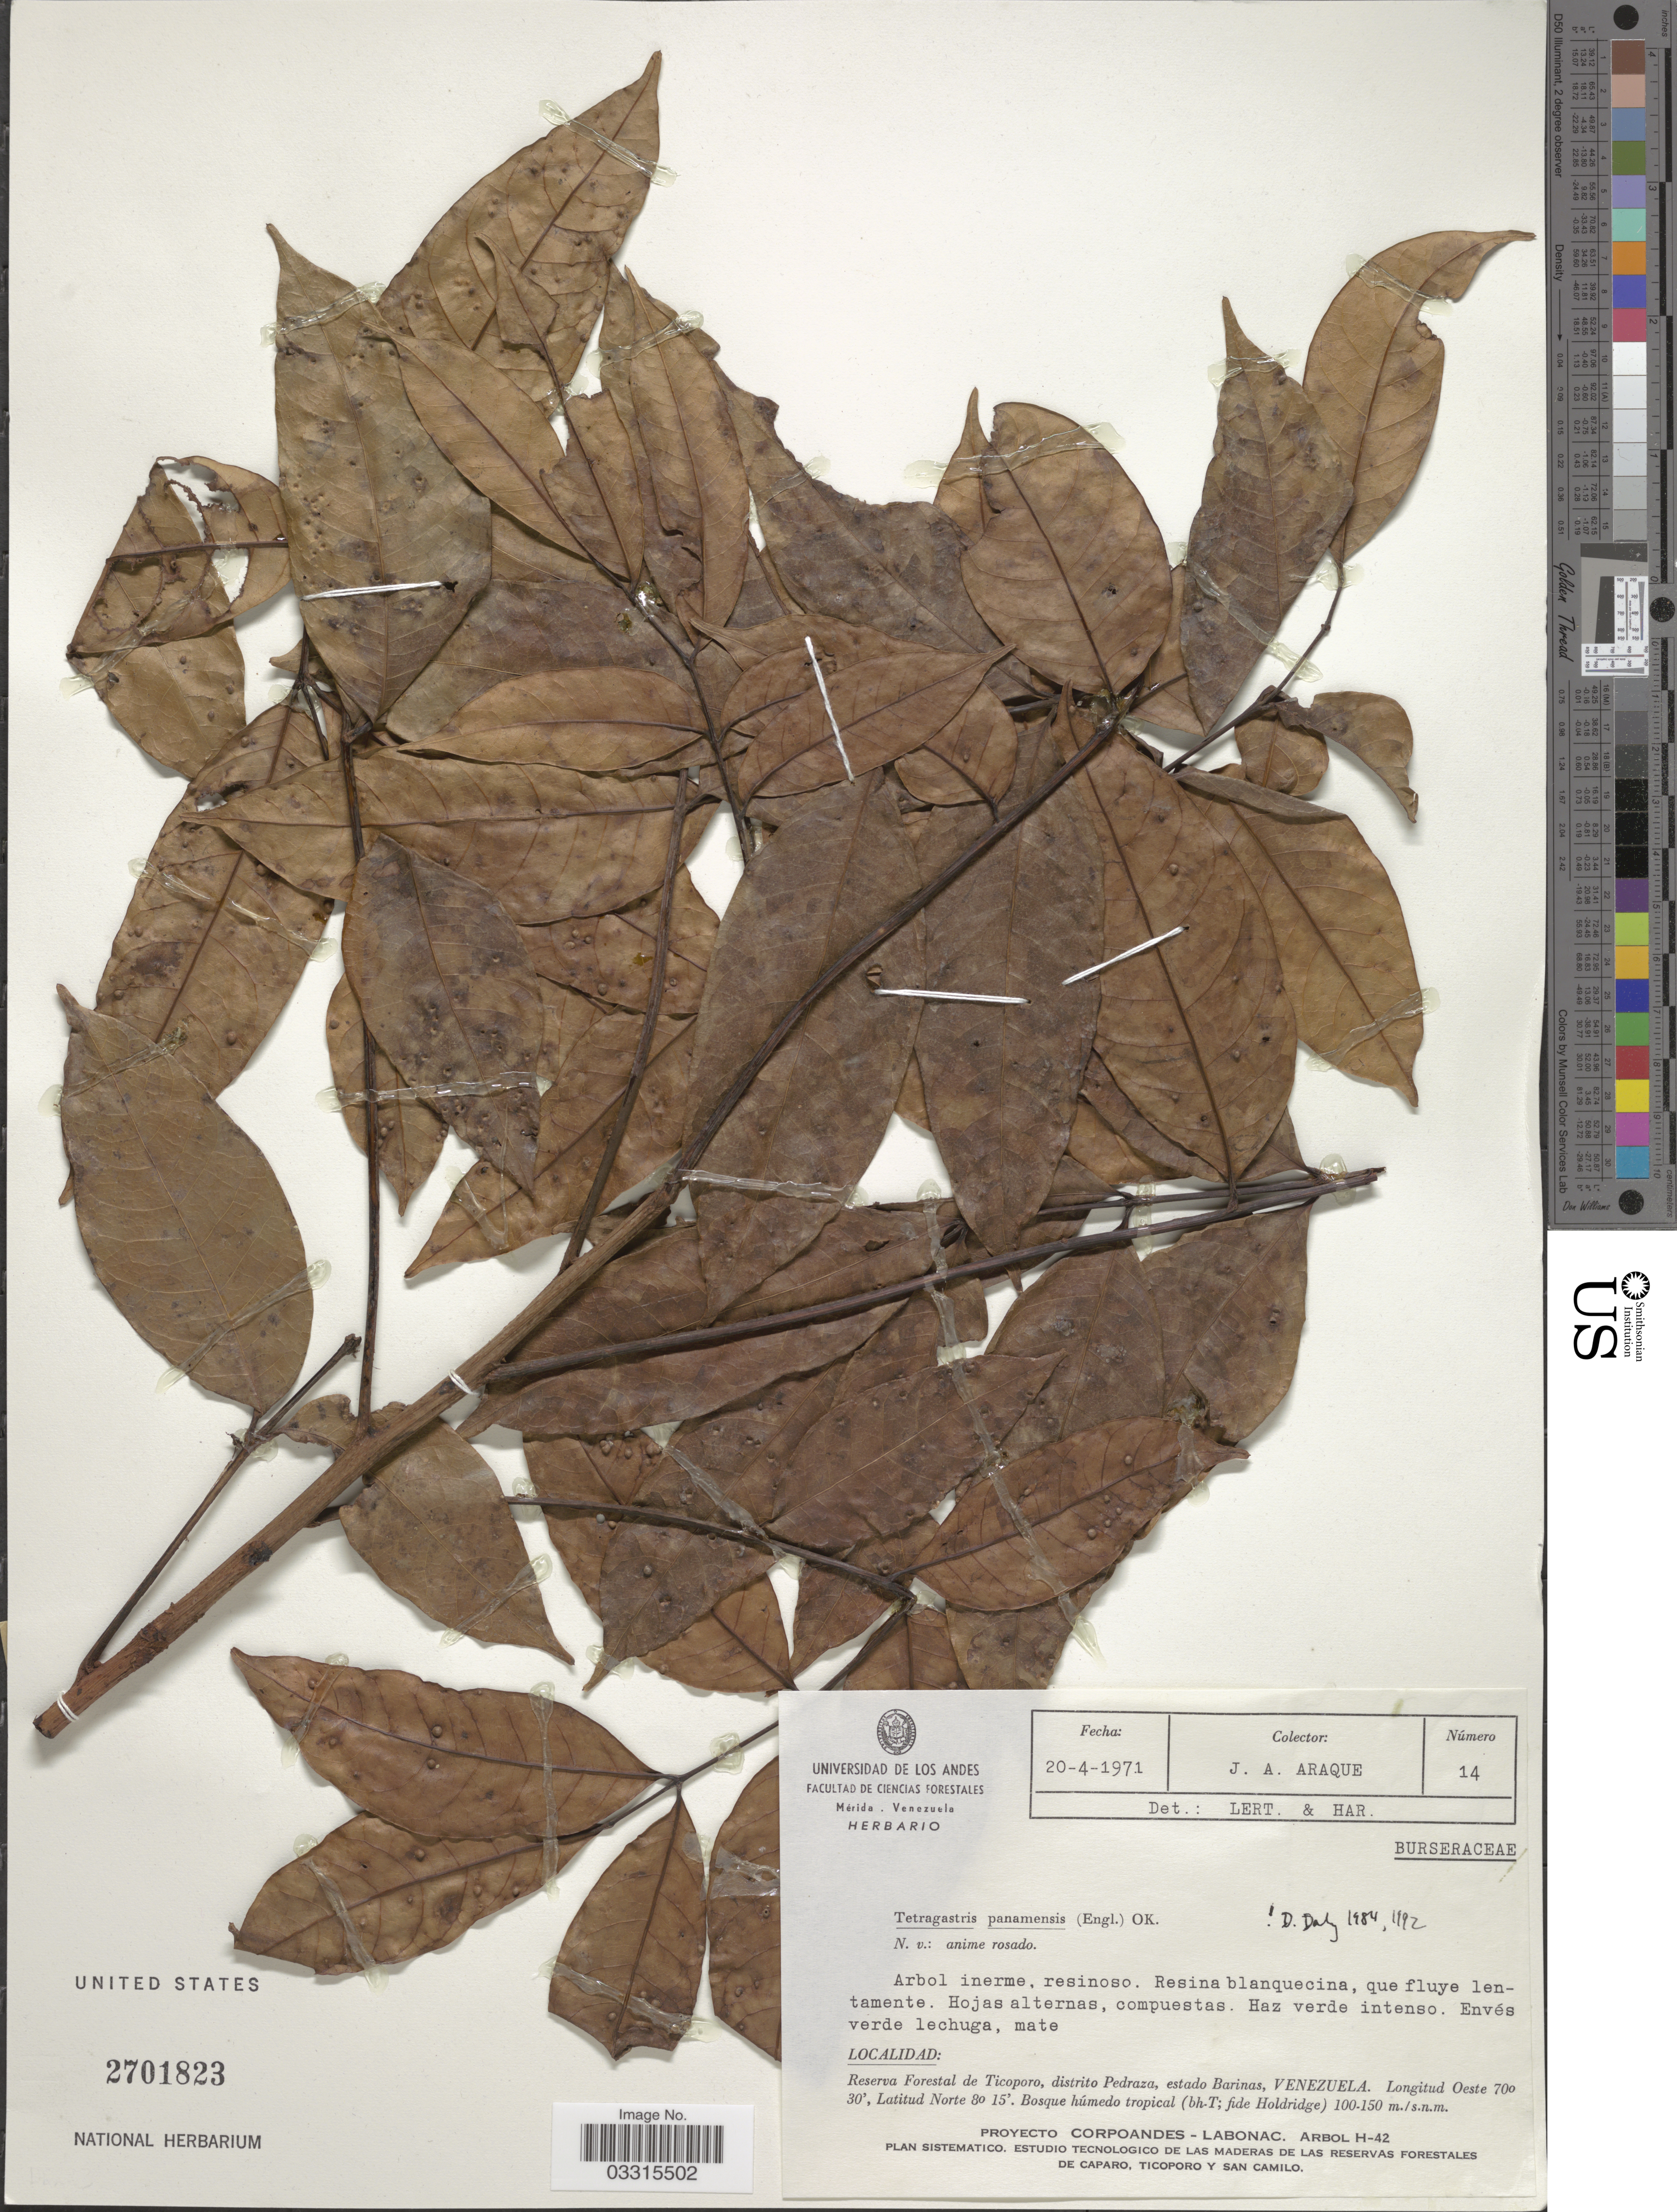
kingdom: Plantae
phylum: Tracheophyta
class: Magnoliopsida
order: Sapindales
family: Burseraceae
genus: Protium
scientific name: Protium stevensonii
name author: (Standl.) Daly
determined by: Daly, Douglas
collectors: J. Araque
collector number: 14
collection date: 1971-04-20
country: Venezuela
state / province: Barinas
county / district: Pedraza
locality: Reserva Forestal de Ticoporo, distrito Pedraza.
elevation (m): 100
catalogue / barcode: US 2701823